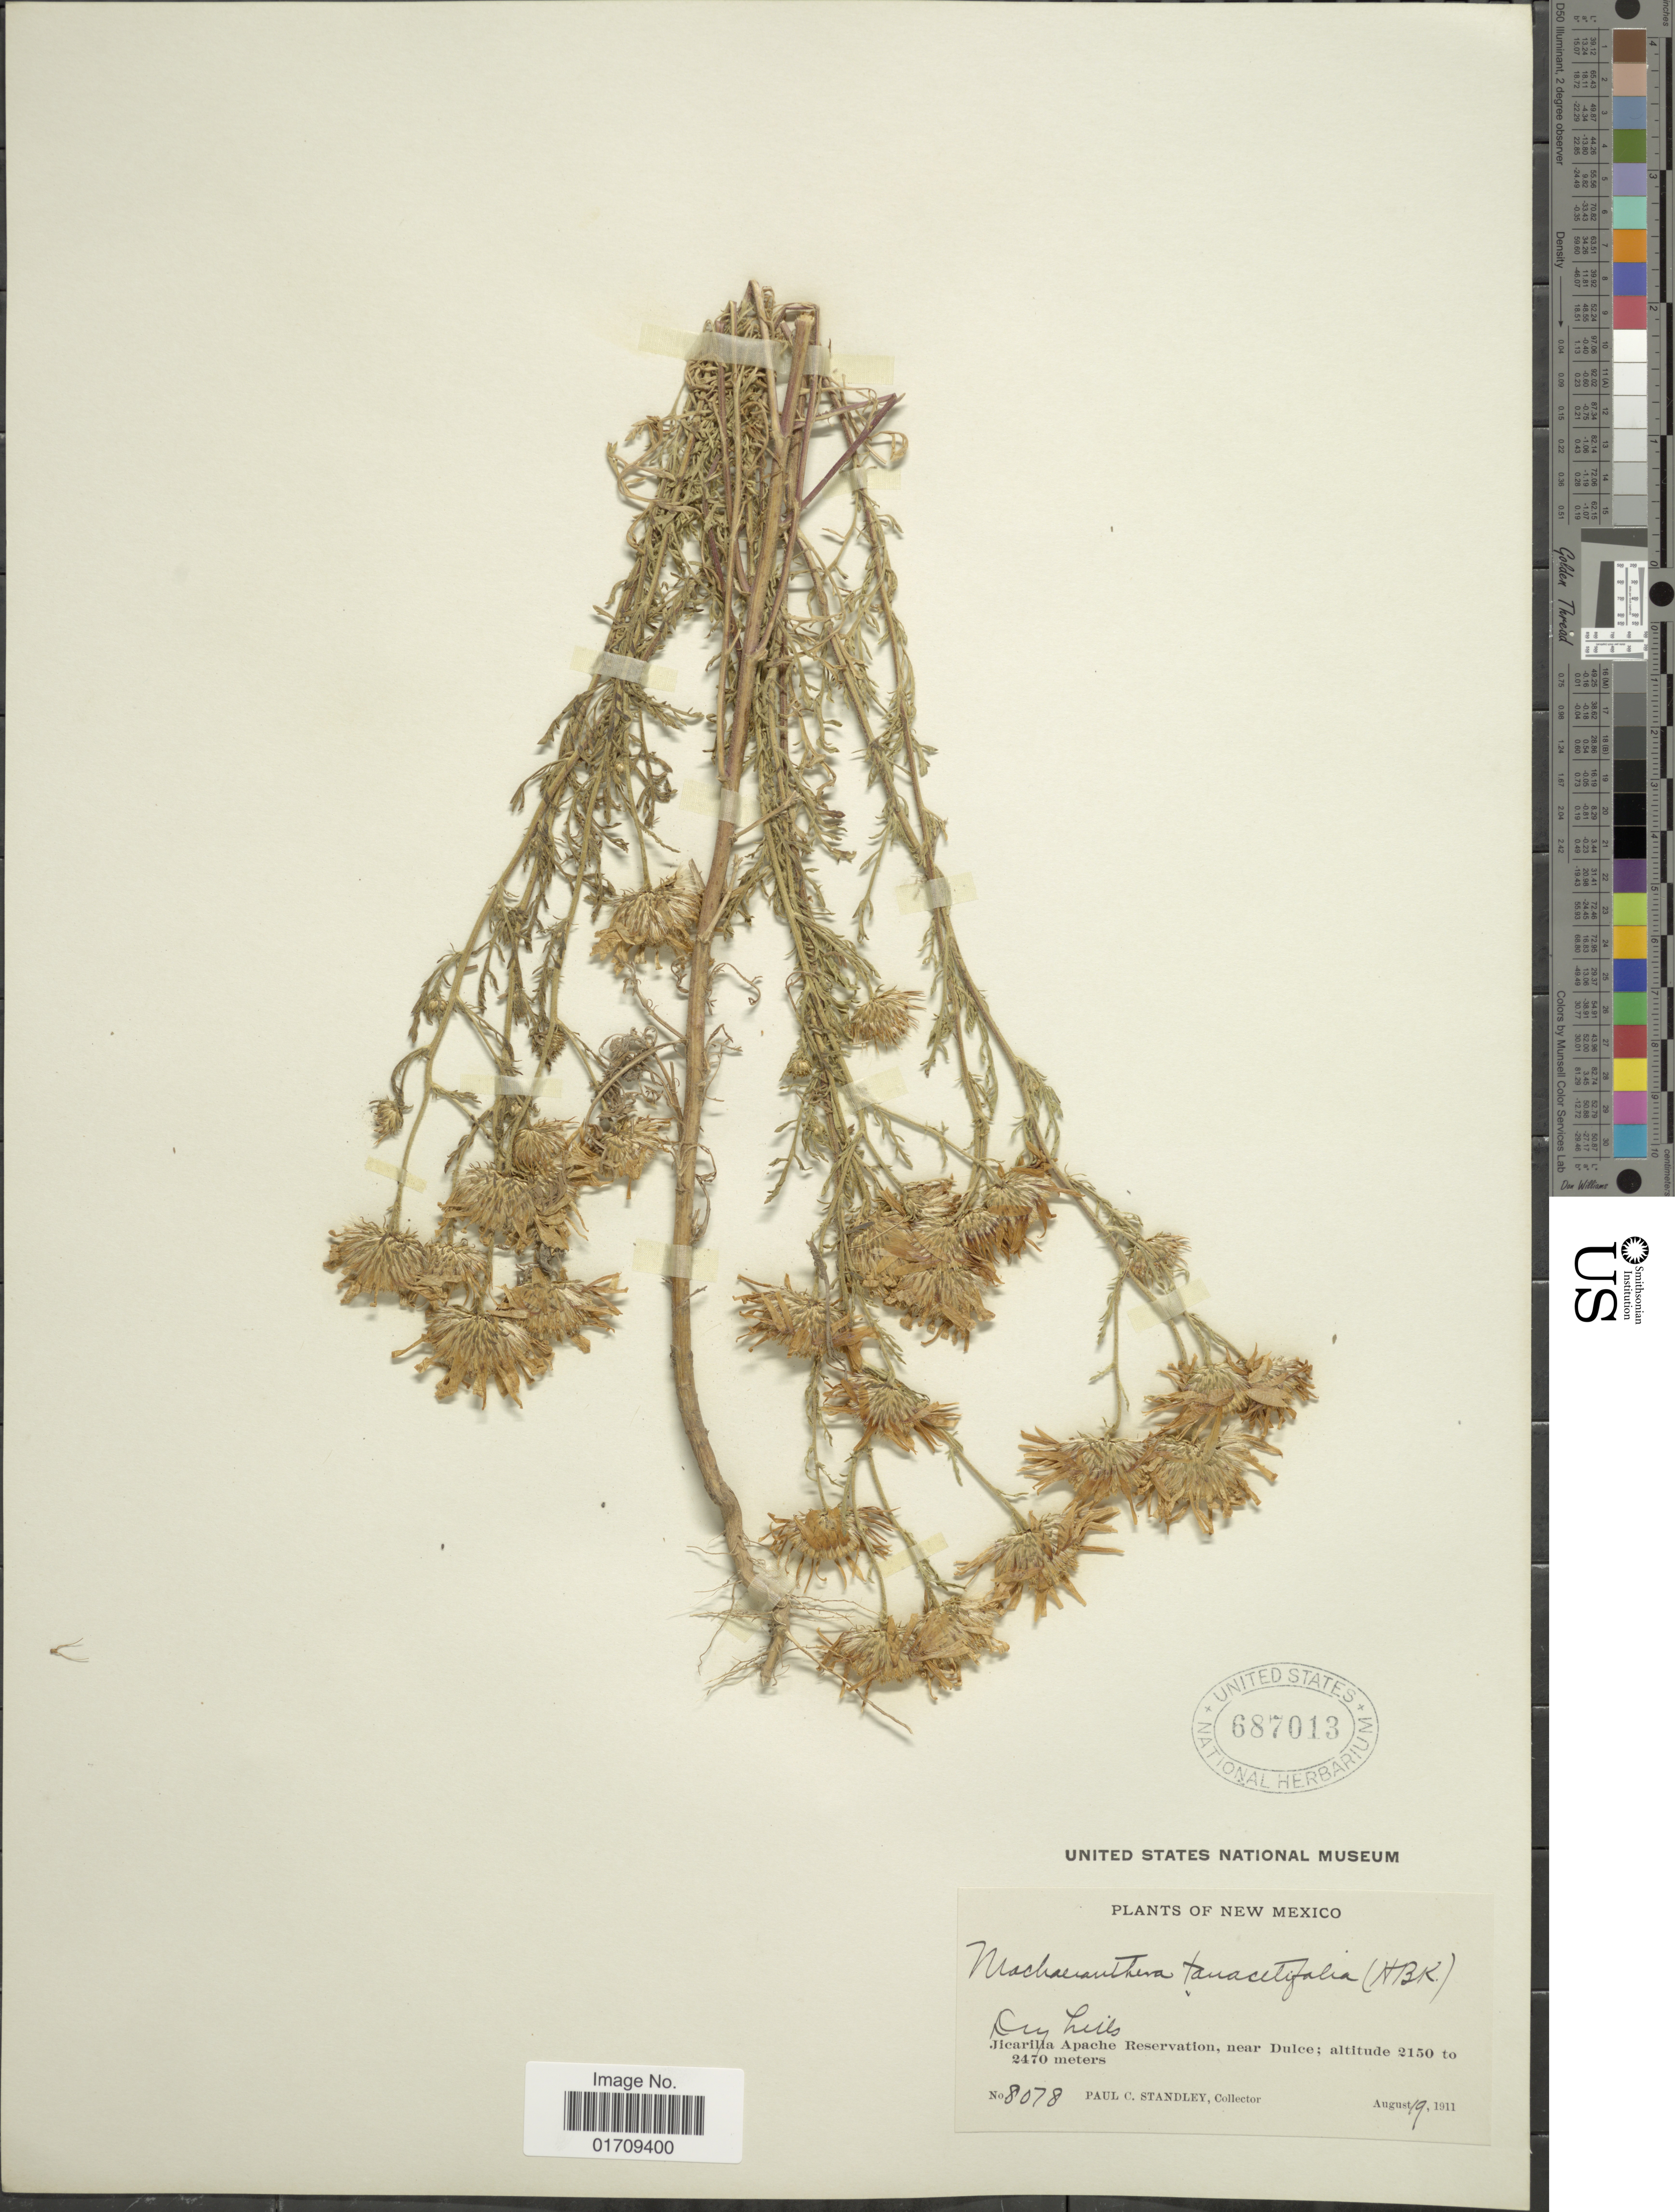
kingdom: Plantae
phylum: Tracheophyta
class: Magnoliopsida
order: Asterales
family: Asteraceae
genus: Machaeranthera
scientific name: Machaeranthera tanacetifolia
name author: (Kunth) Nees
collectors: P. C. Standley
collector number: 8078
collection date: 1911-08-19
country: United States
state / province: New Mexico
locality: Jicarilla Apache Reservation, near Dulce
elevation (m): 2150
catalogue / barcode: US 687013